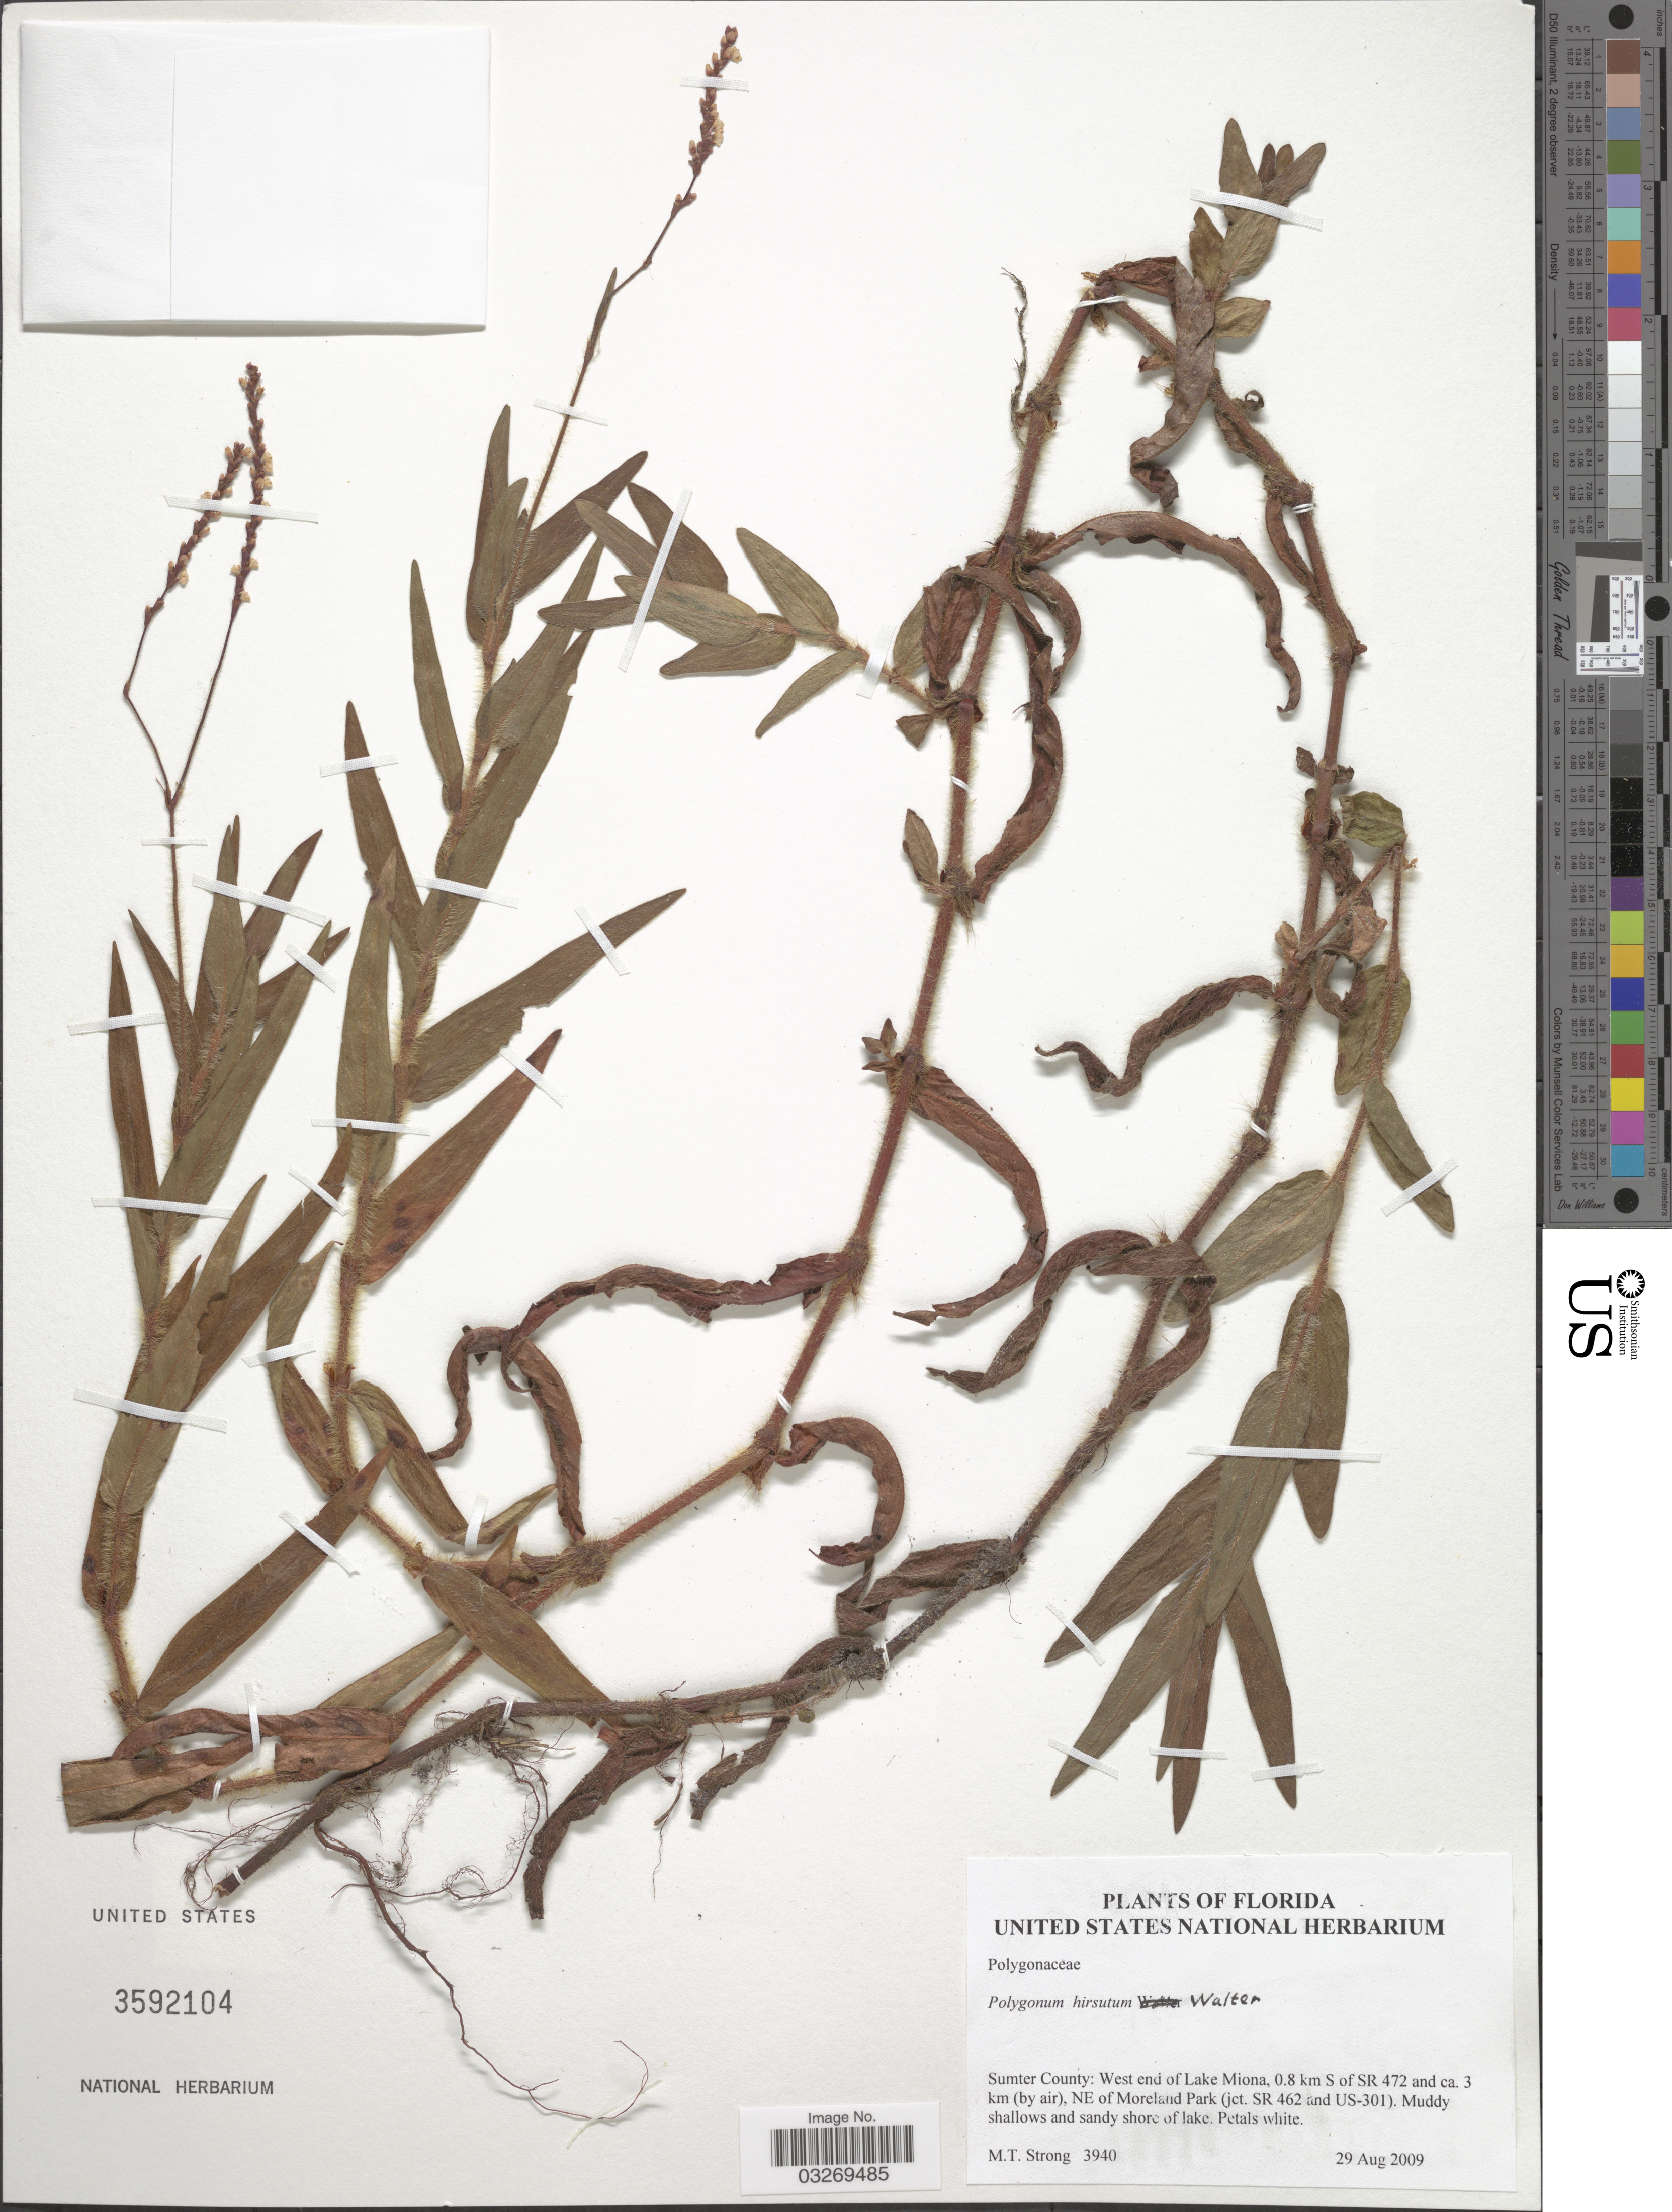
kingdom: Plantae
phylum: Tracheophyta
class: Magnoliopsida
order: Caryophyllales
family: Polygonaceae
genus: Persicaria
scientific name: Persicaria hirsuta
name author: (Walter) Small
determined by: Atha, D. E.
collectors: M. T. Strong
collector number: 3940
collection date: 2009-08-29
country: United States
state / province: Florida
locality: Sumter County: West end of Lake Miona, 0.8 km S of SR 472 and ca. 3 km (by air), NE of Moreland Park (jct. SR 462 and US-301).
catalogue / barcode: US 3592104